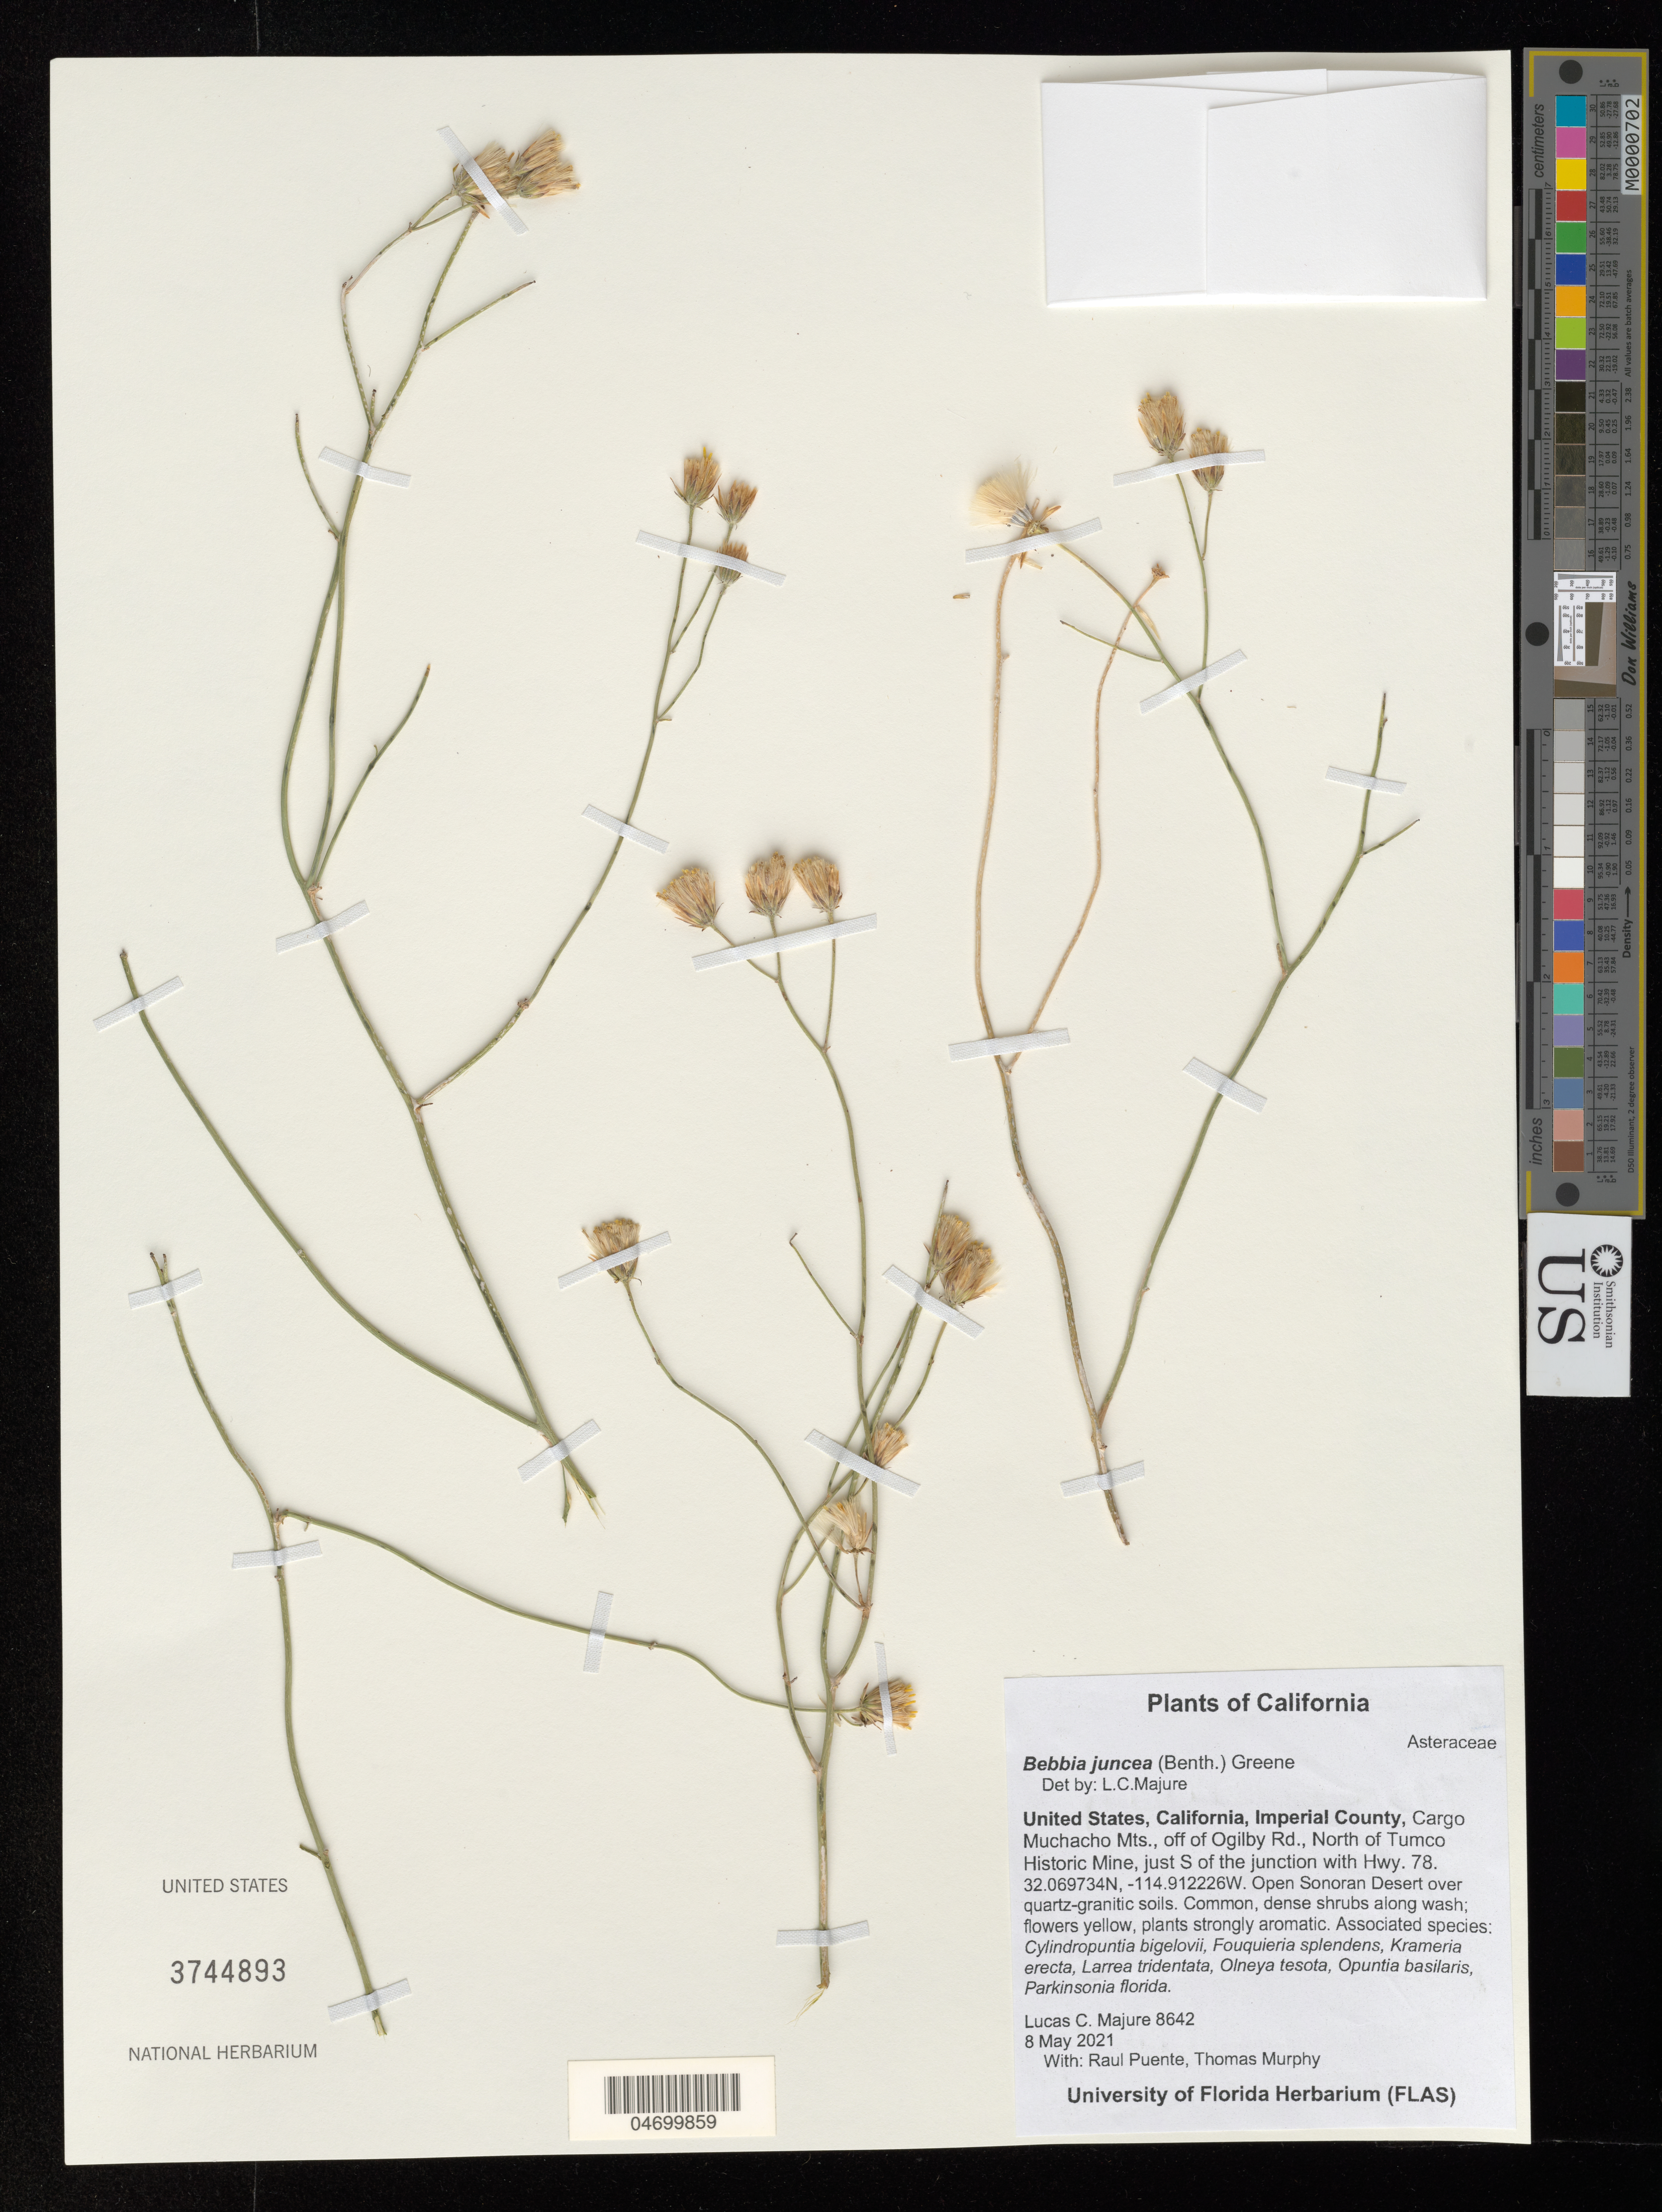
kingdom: Plantae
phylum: Tracheophyta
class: Magnoliopsida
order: Asterales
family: Asteraceae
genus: Bebbia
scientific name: Bebbia juncea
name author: (Benth.) Greene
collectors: L. C. Majure, R. Puente & J. Sellar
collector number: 8642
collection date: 2021-05-08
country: United States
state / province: California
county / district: Imperial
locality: Imperial County, Cargo Muchacho Mts., off of Ogilby Rd., North of Tumco Historic Mine, just S of the junction with Hwy. 78. Open Sonoran Desert over quartz-granitic soils.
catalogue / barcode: US 3744893